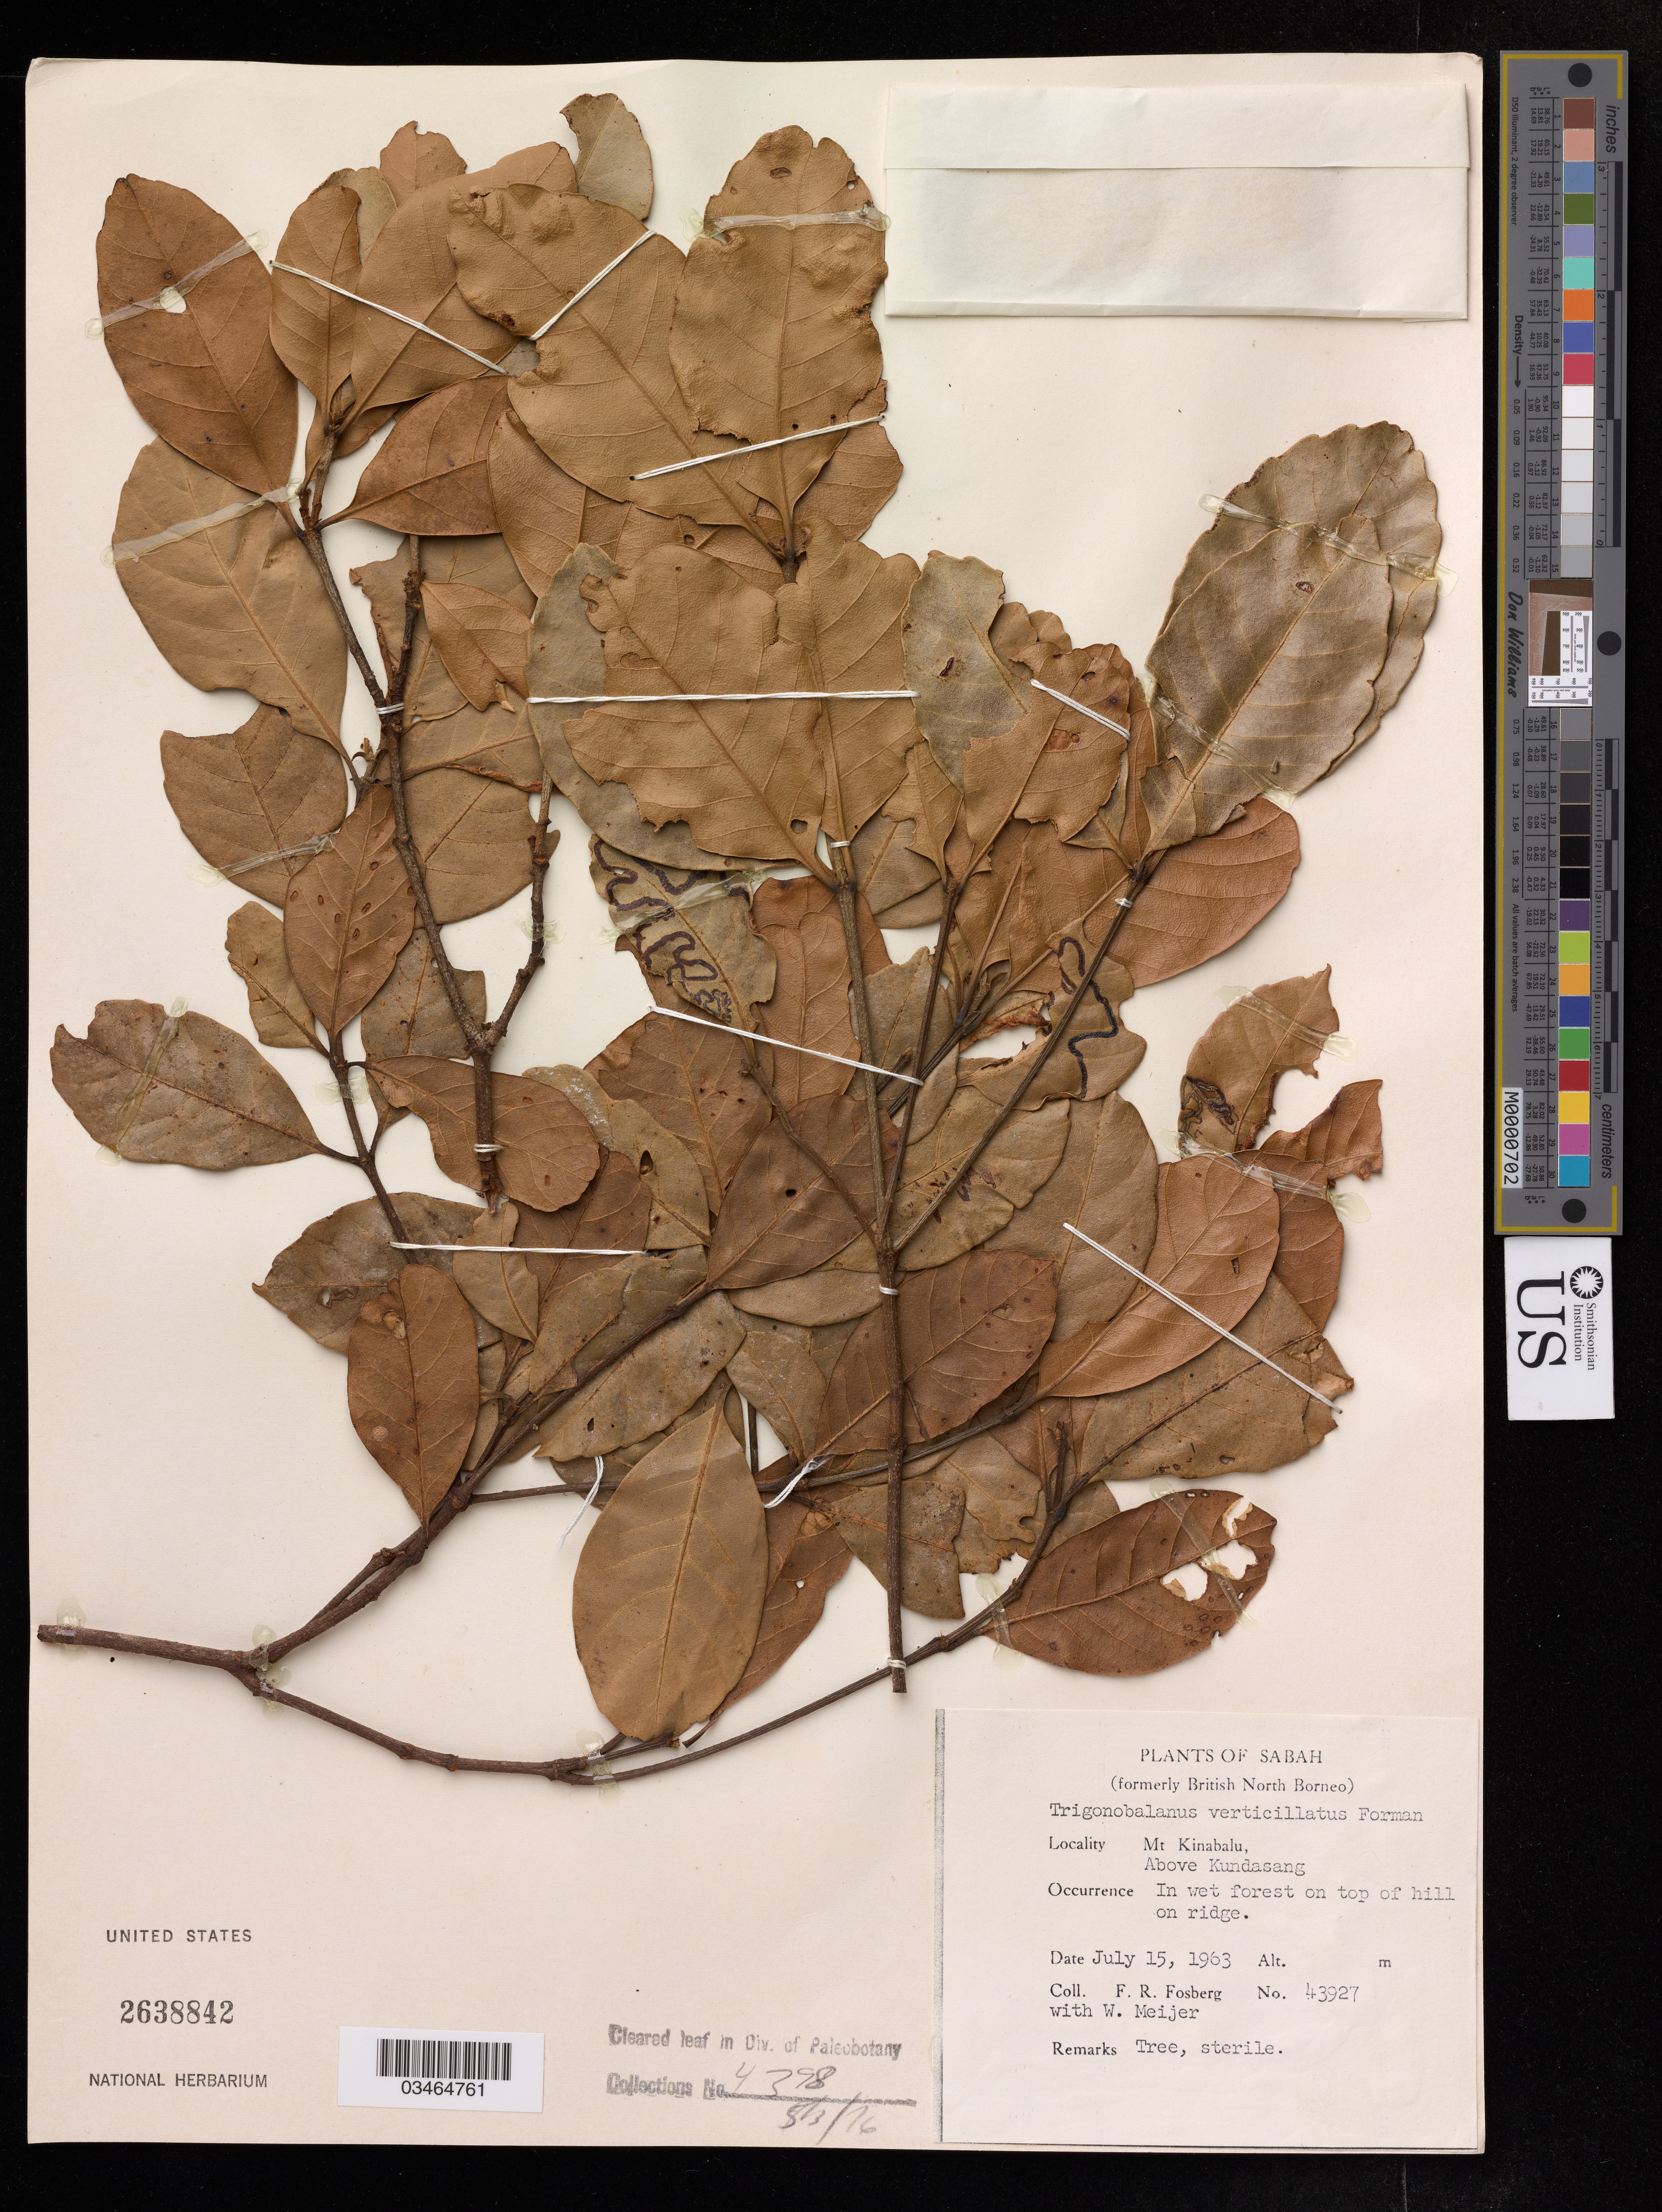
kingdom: Plantae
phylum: Tracheophyta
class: Magnoliopsida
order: Fagales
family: Fagaceae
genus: Trigonobalanus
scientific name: Trigonobalanus verticillata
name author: Forman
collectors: F. R. Fosberg & W. Meijer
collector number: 43927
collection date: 1963-07-15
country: Malaysia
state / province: Sabah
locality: (Formerly British North Borneo). Mt Kinabalu, Above Kundasang.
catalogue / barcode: US 2638842